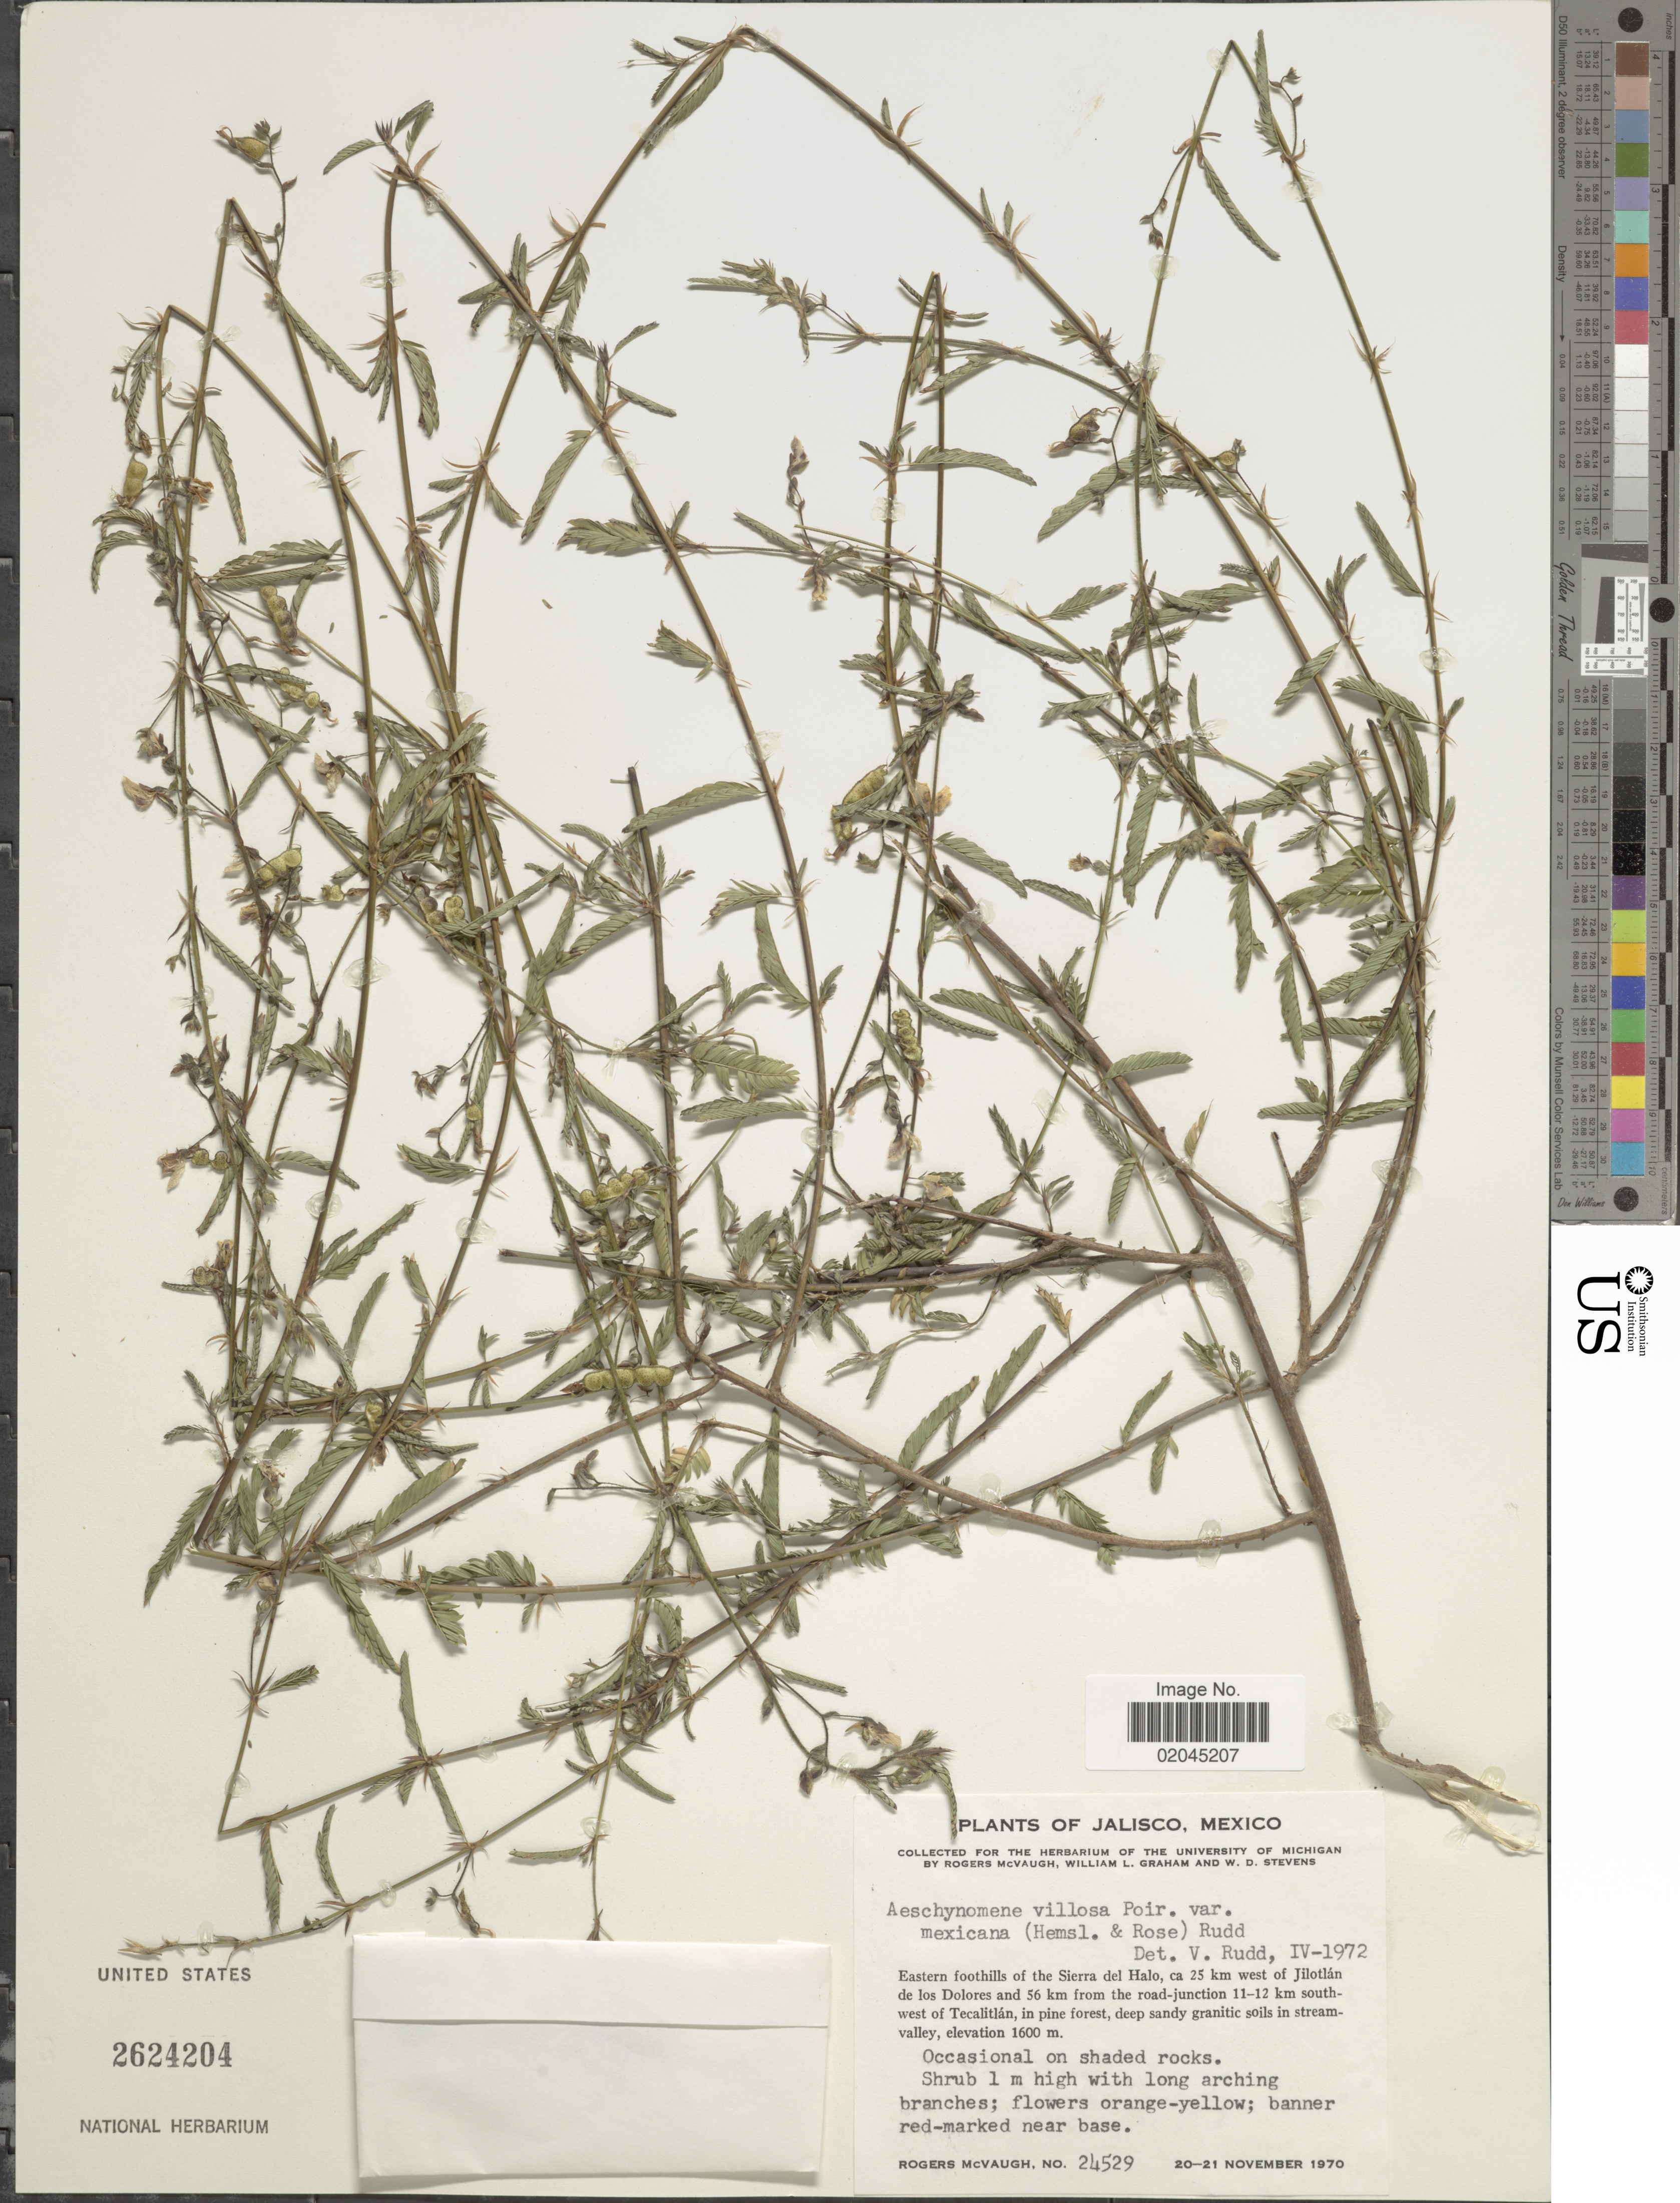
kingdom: Plantae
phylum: Tracheophyta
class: Magnoliopsida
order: Fabales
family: Fabaceae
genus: Aeschynomene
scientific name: Aeschynomene villosa var. mexicana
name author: (Micheli ex Donn. Sm.) Rudd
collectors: R. McVaugh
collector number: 24529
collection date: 1970-11-20/1970-11-21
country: Mexico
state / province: Jalisco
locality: Eastern foothills of the Sierra del Halo, ca 25 km west of Jilotlán de los Dolores and 56 km from the road-junction 11-12 km south-west of Tecalitlán, in pine forest, deep sandy granitic soils in streamvalley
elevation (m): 1600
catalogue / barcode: US 2624204